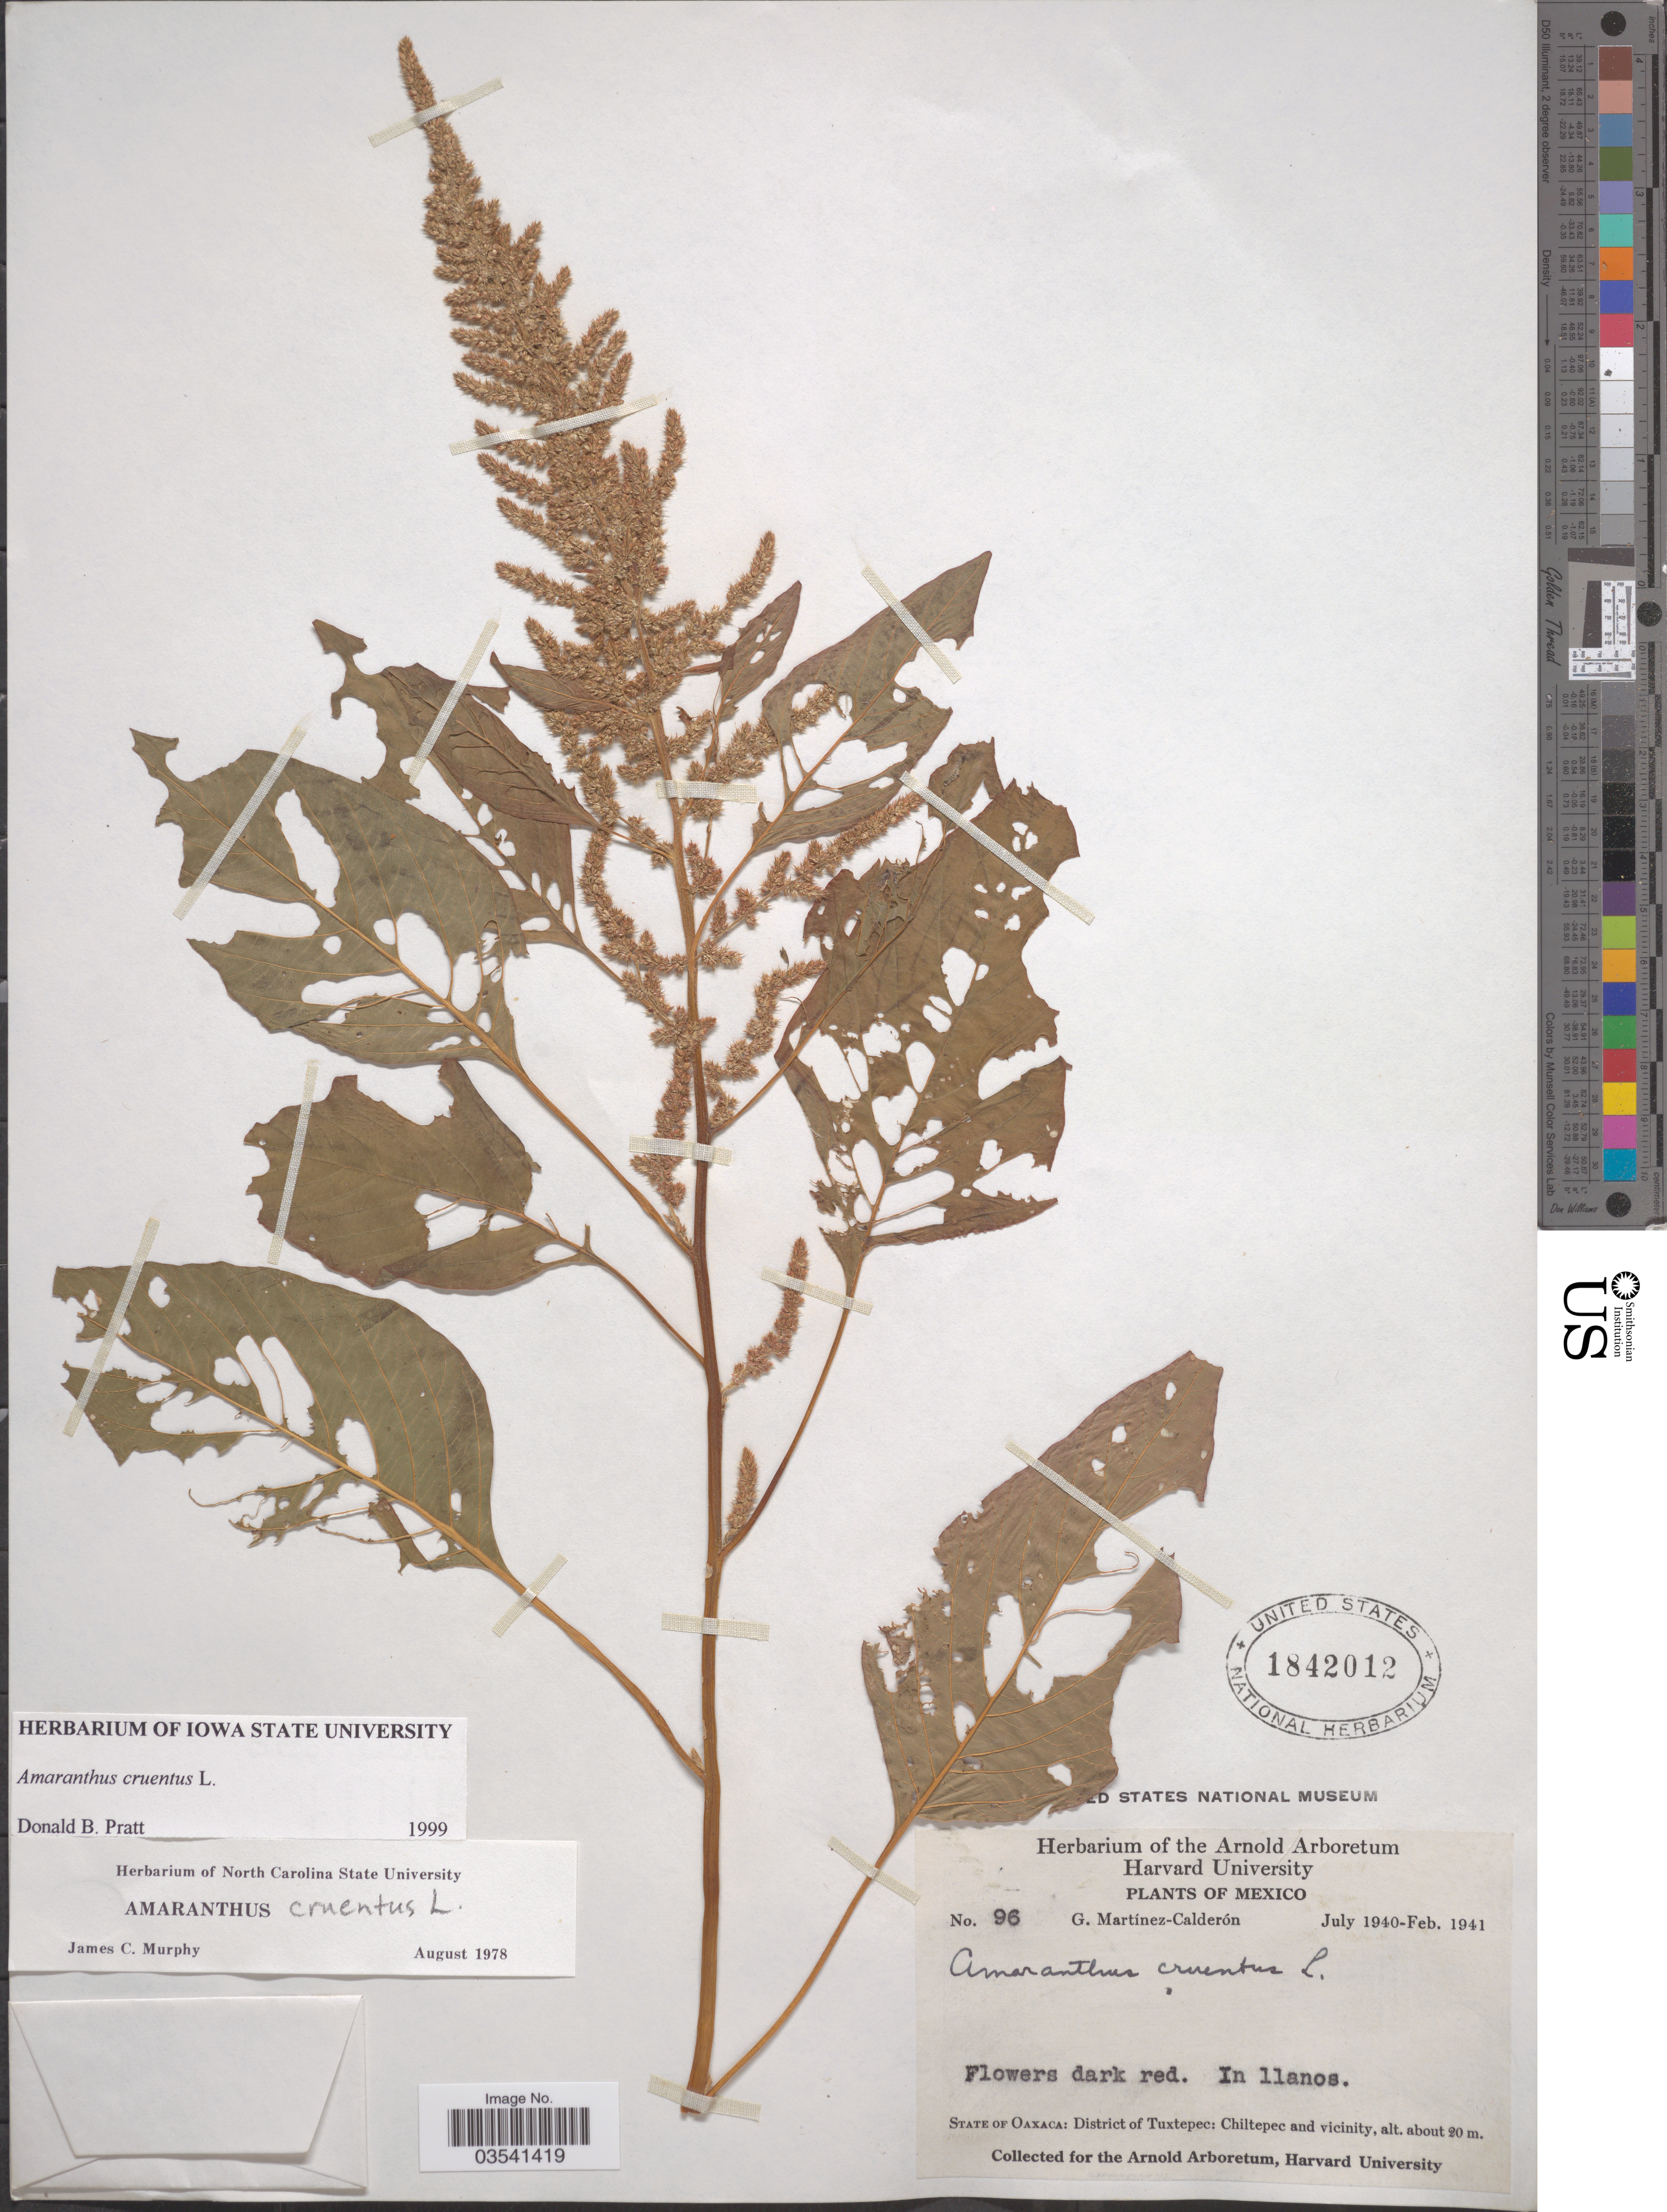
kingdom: Plantae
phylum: Tracheophyta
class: Magnoliopsida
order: Caryophyllales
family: Amaranthaceae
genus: Amaranthus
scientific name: Amaranthus cruentus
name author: L.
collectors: G. Martínez Calderón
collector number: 96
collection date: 1940-07/1941-02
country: Mexico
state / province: Oaxaca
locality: District of Tuxtepec: Chilltepec and vicinity.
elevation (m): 20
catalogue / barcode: US 1842012